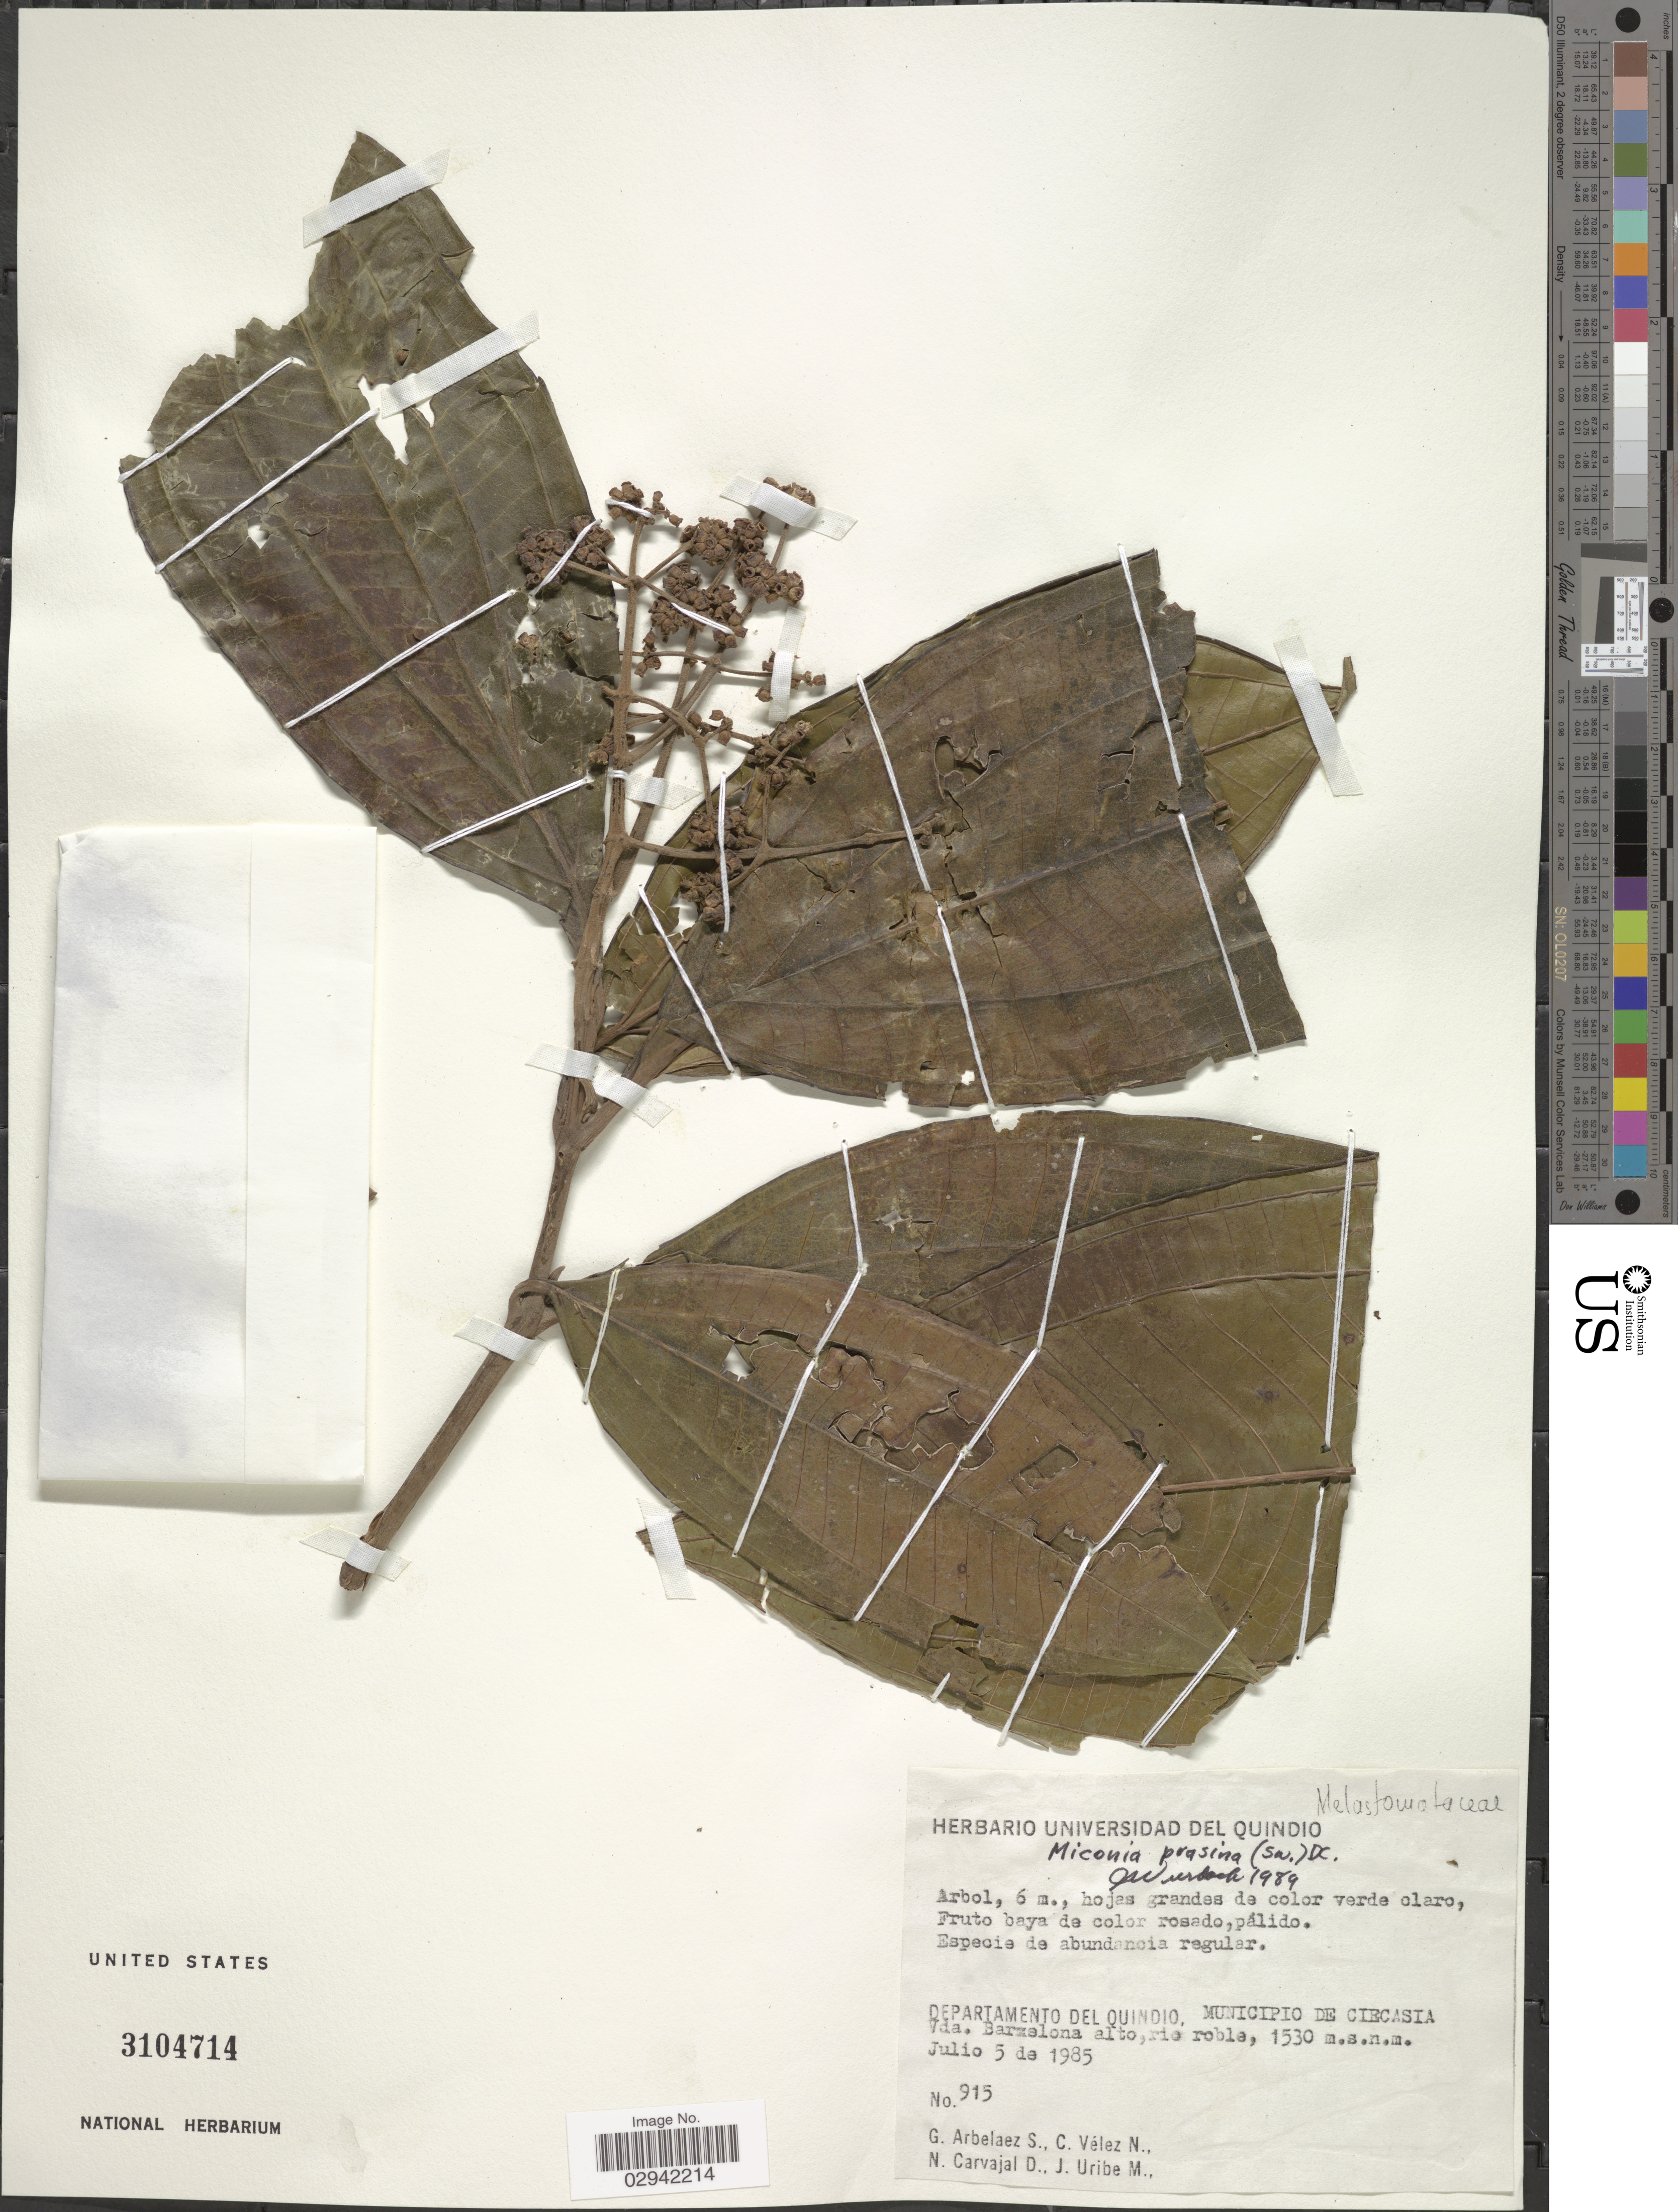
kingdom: Plantae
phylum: Tracheophyta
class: Magnoliopsida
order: Myrtales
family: Melastomataceae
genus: Miconia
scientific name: Miconia prasina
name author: (Sw.) DC.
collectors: G. Arbelaez S., C. Vélez N., N. Carvajal D. & J. Uribe M.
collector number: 915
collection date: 1985-07-05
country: Colombia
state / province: Quindío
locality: Departamento del Quindio, Municipio de Ciecasia Vda. Barzelona alto, rio roble.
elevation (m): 1530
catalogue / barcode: US 3104714